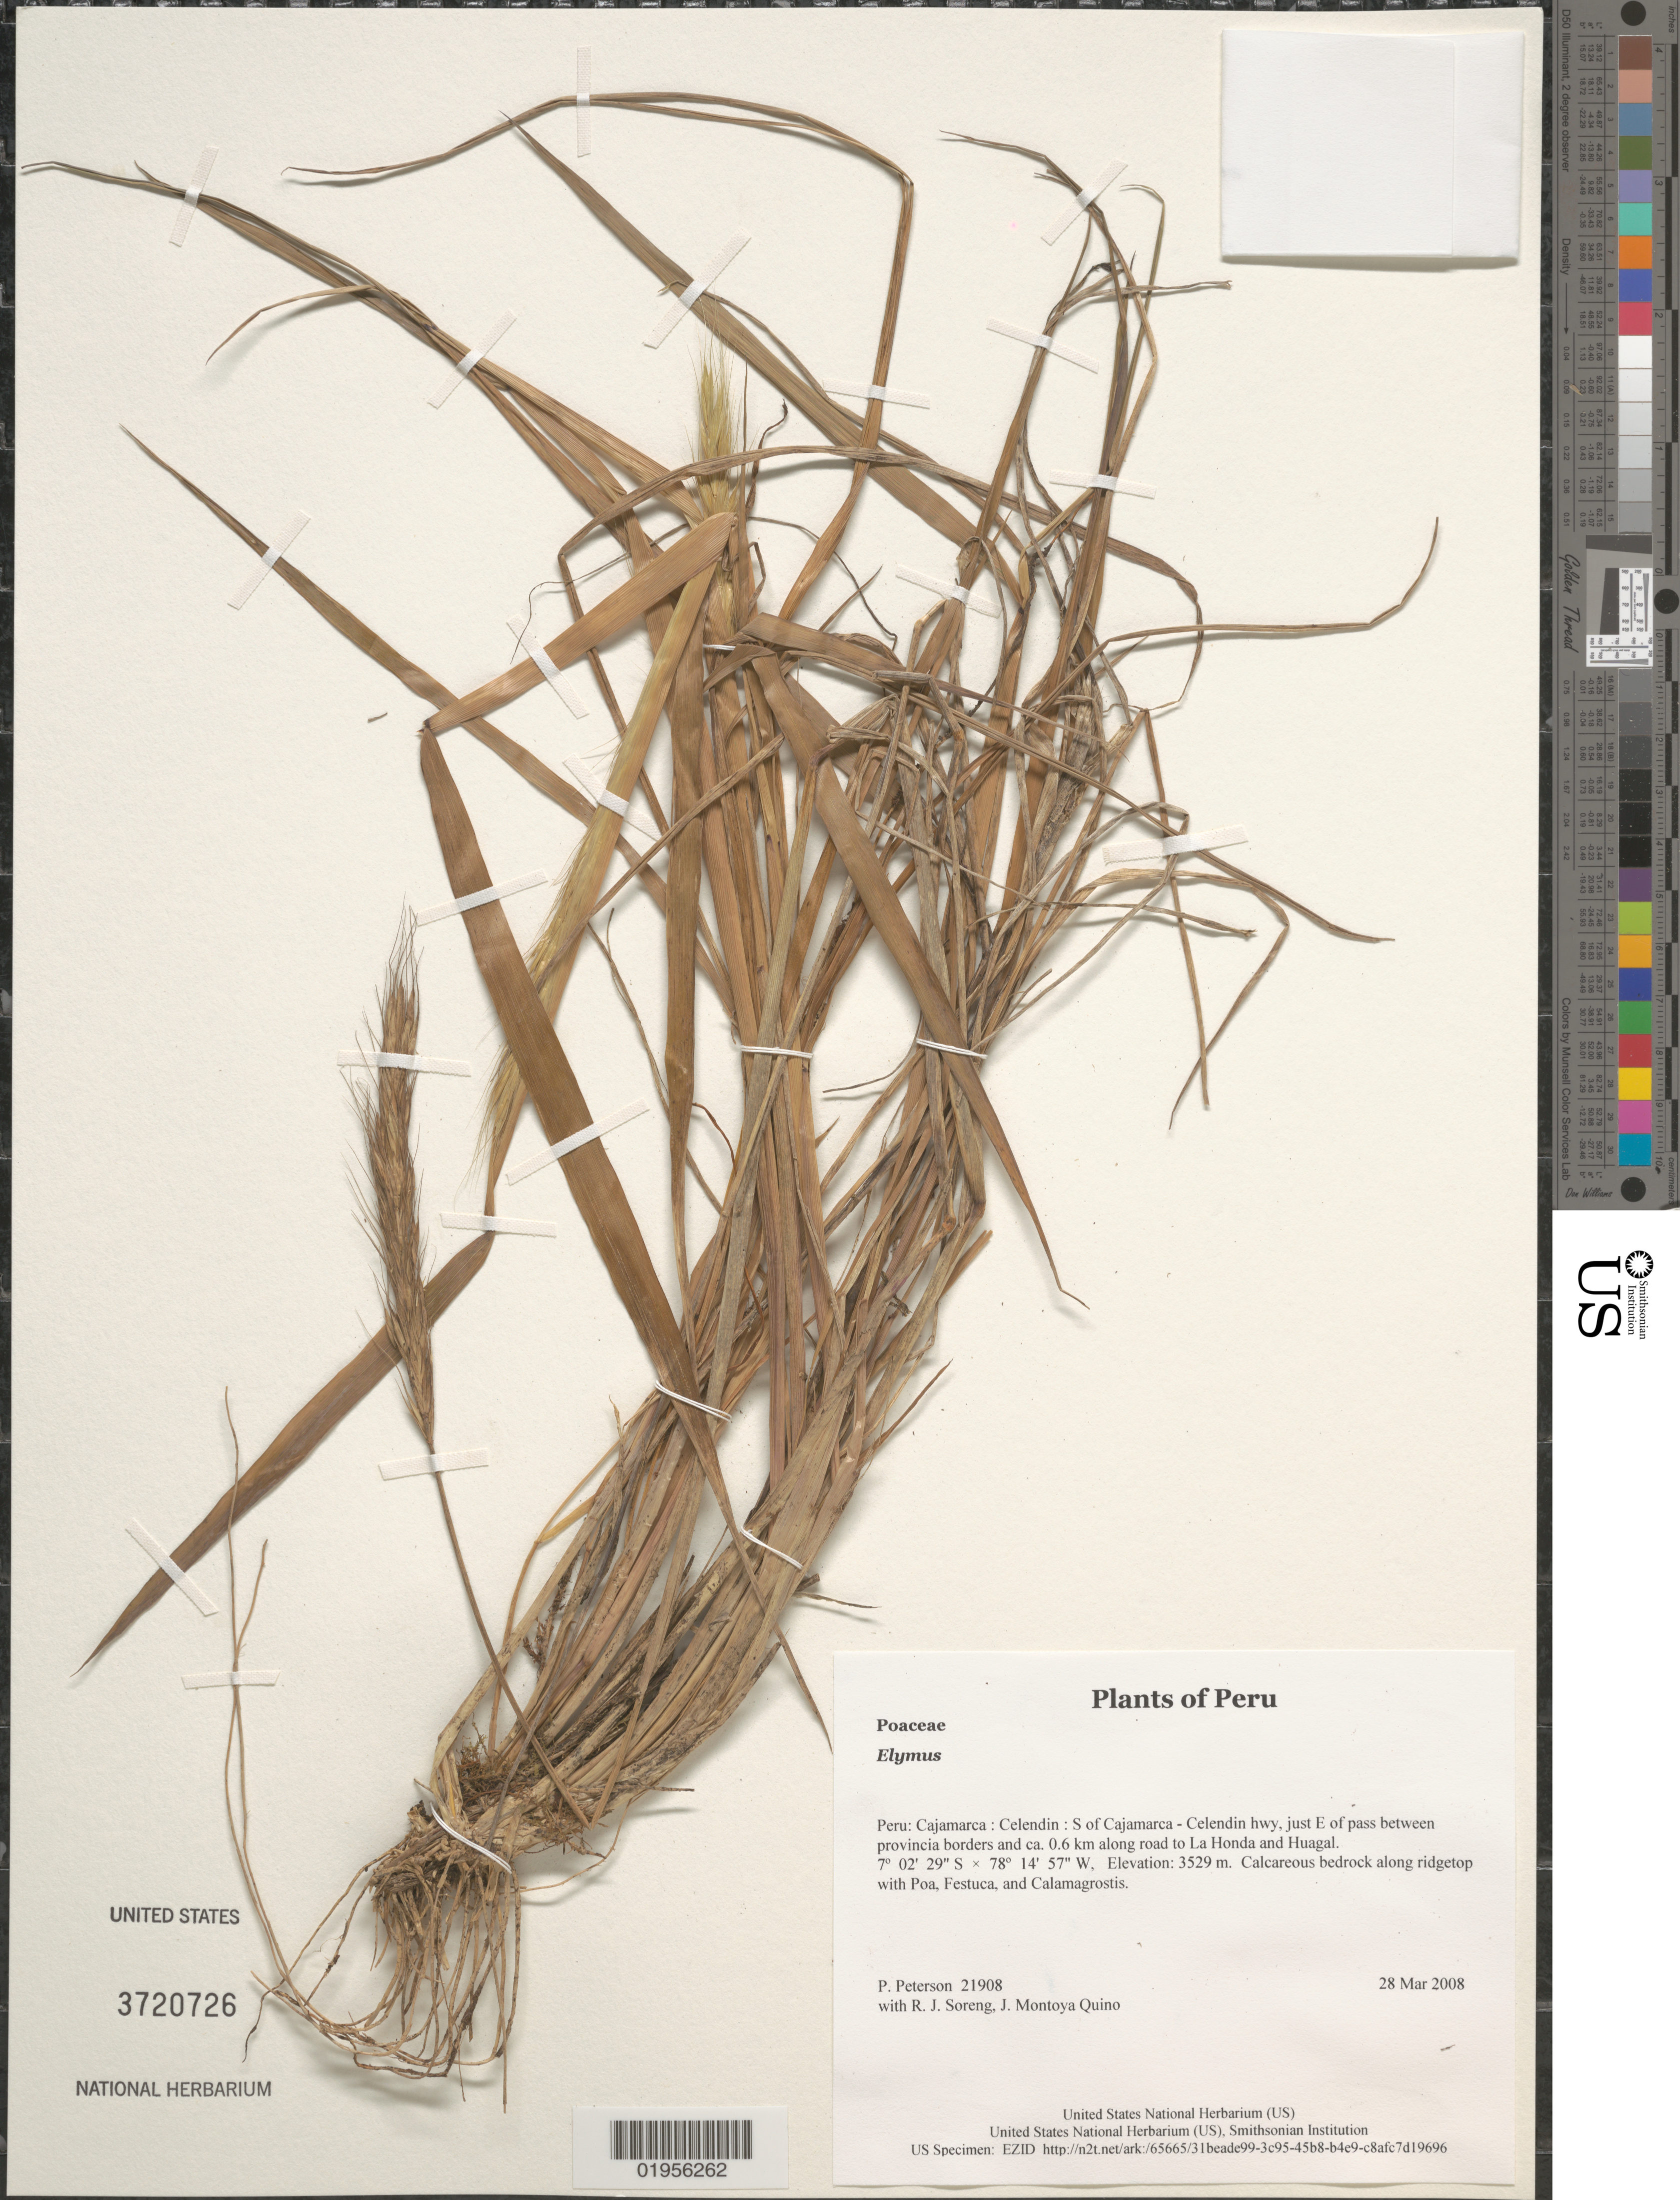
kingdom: Plantae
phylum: Tracheophyta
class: Liliopsida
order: Poales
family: Poaceae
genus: Elymus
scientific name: Elymus sp.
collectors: P. M. Peterson, R. J. Soreng & J. Montoya Quino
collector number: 21908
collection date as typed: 28 Mar 2008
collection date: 2008-03-28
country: Peru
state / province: Cajamarca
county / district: Celendín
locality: S of Cajamarca - Celendin hwy, just E of pass between provincia borders and ca. 0.6 km along road to La Honda and Huagal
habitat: Calcareous bedrock along ridgetop with Poa, Festuca, and Calamagrostis.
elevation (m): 3529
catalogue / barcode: US 3720726